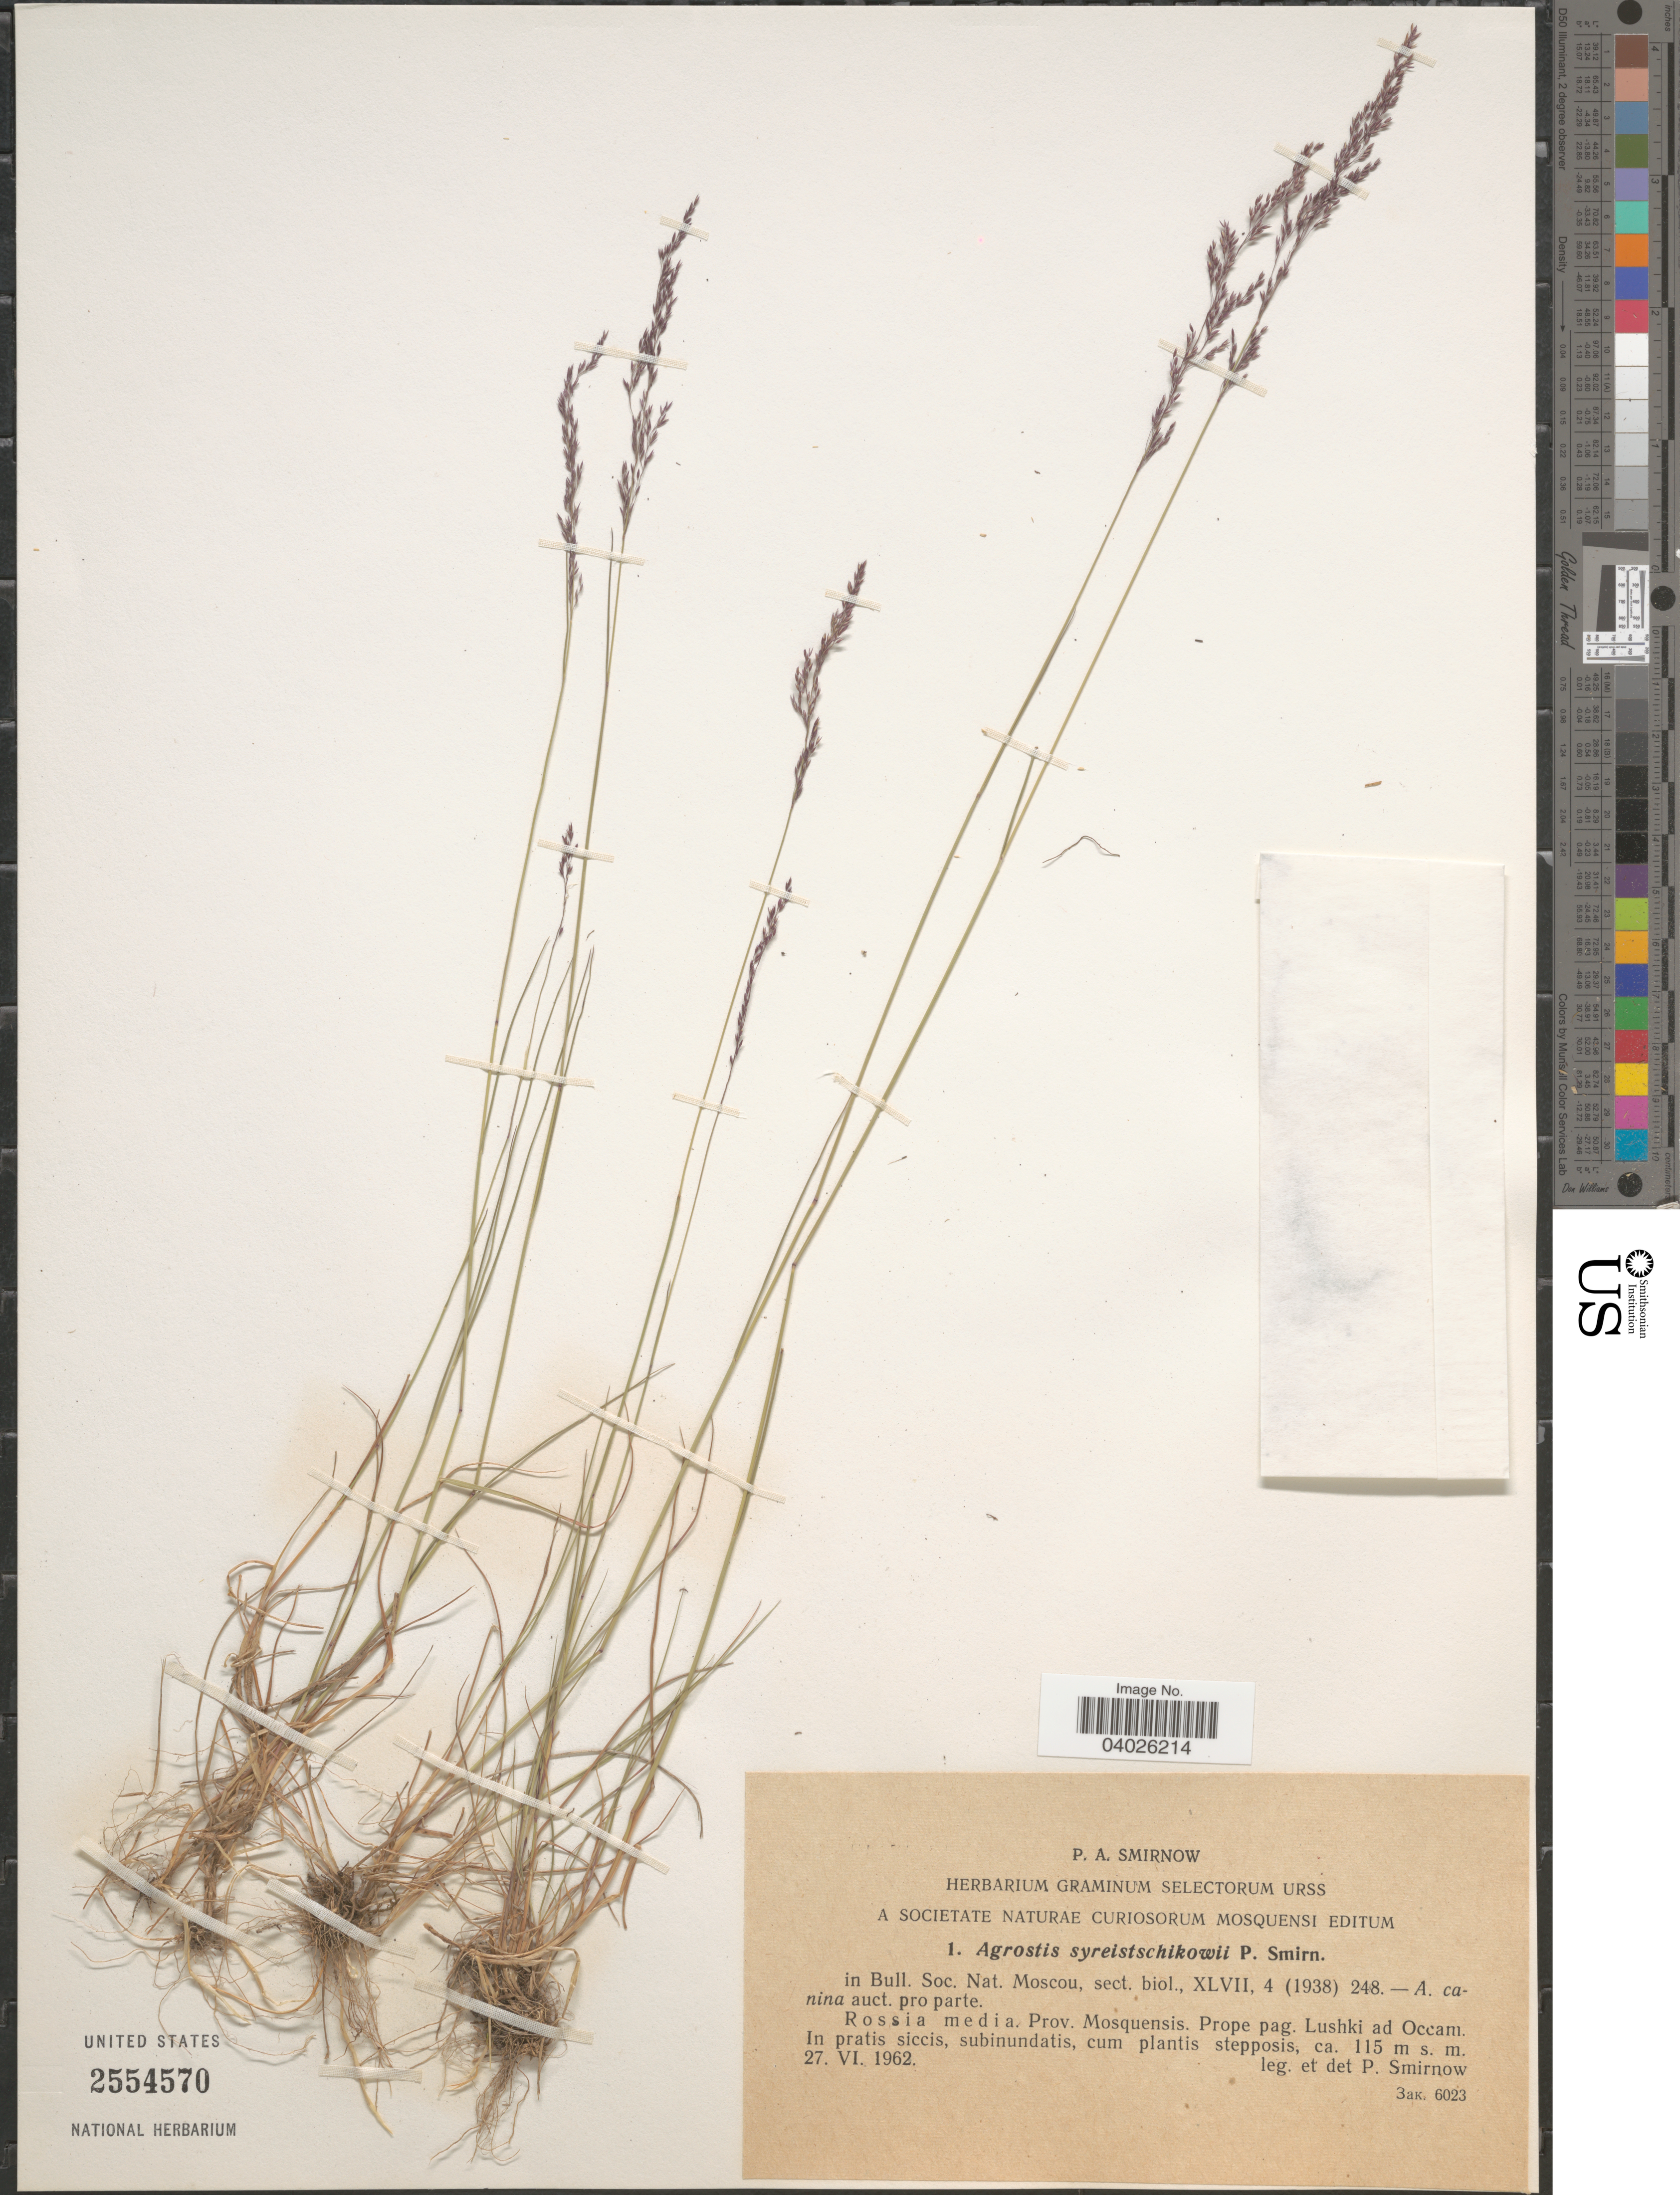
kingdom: Plantae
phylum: Tracheophyta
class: Liliopsida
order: Poales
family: Poaceae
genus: Agrostis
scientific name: Agrostis vinealis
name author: Schreb.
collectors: P. Smirnow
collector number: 1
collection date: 1962-06-27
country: Russian Federation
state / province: Moscow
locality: Rossia media. Prov. Mosquensis. Prope pag. Lushki ad Occam.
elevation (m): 115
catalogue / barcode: US 2554570